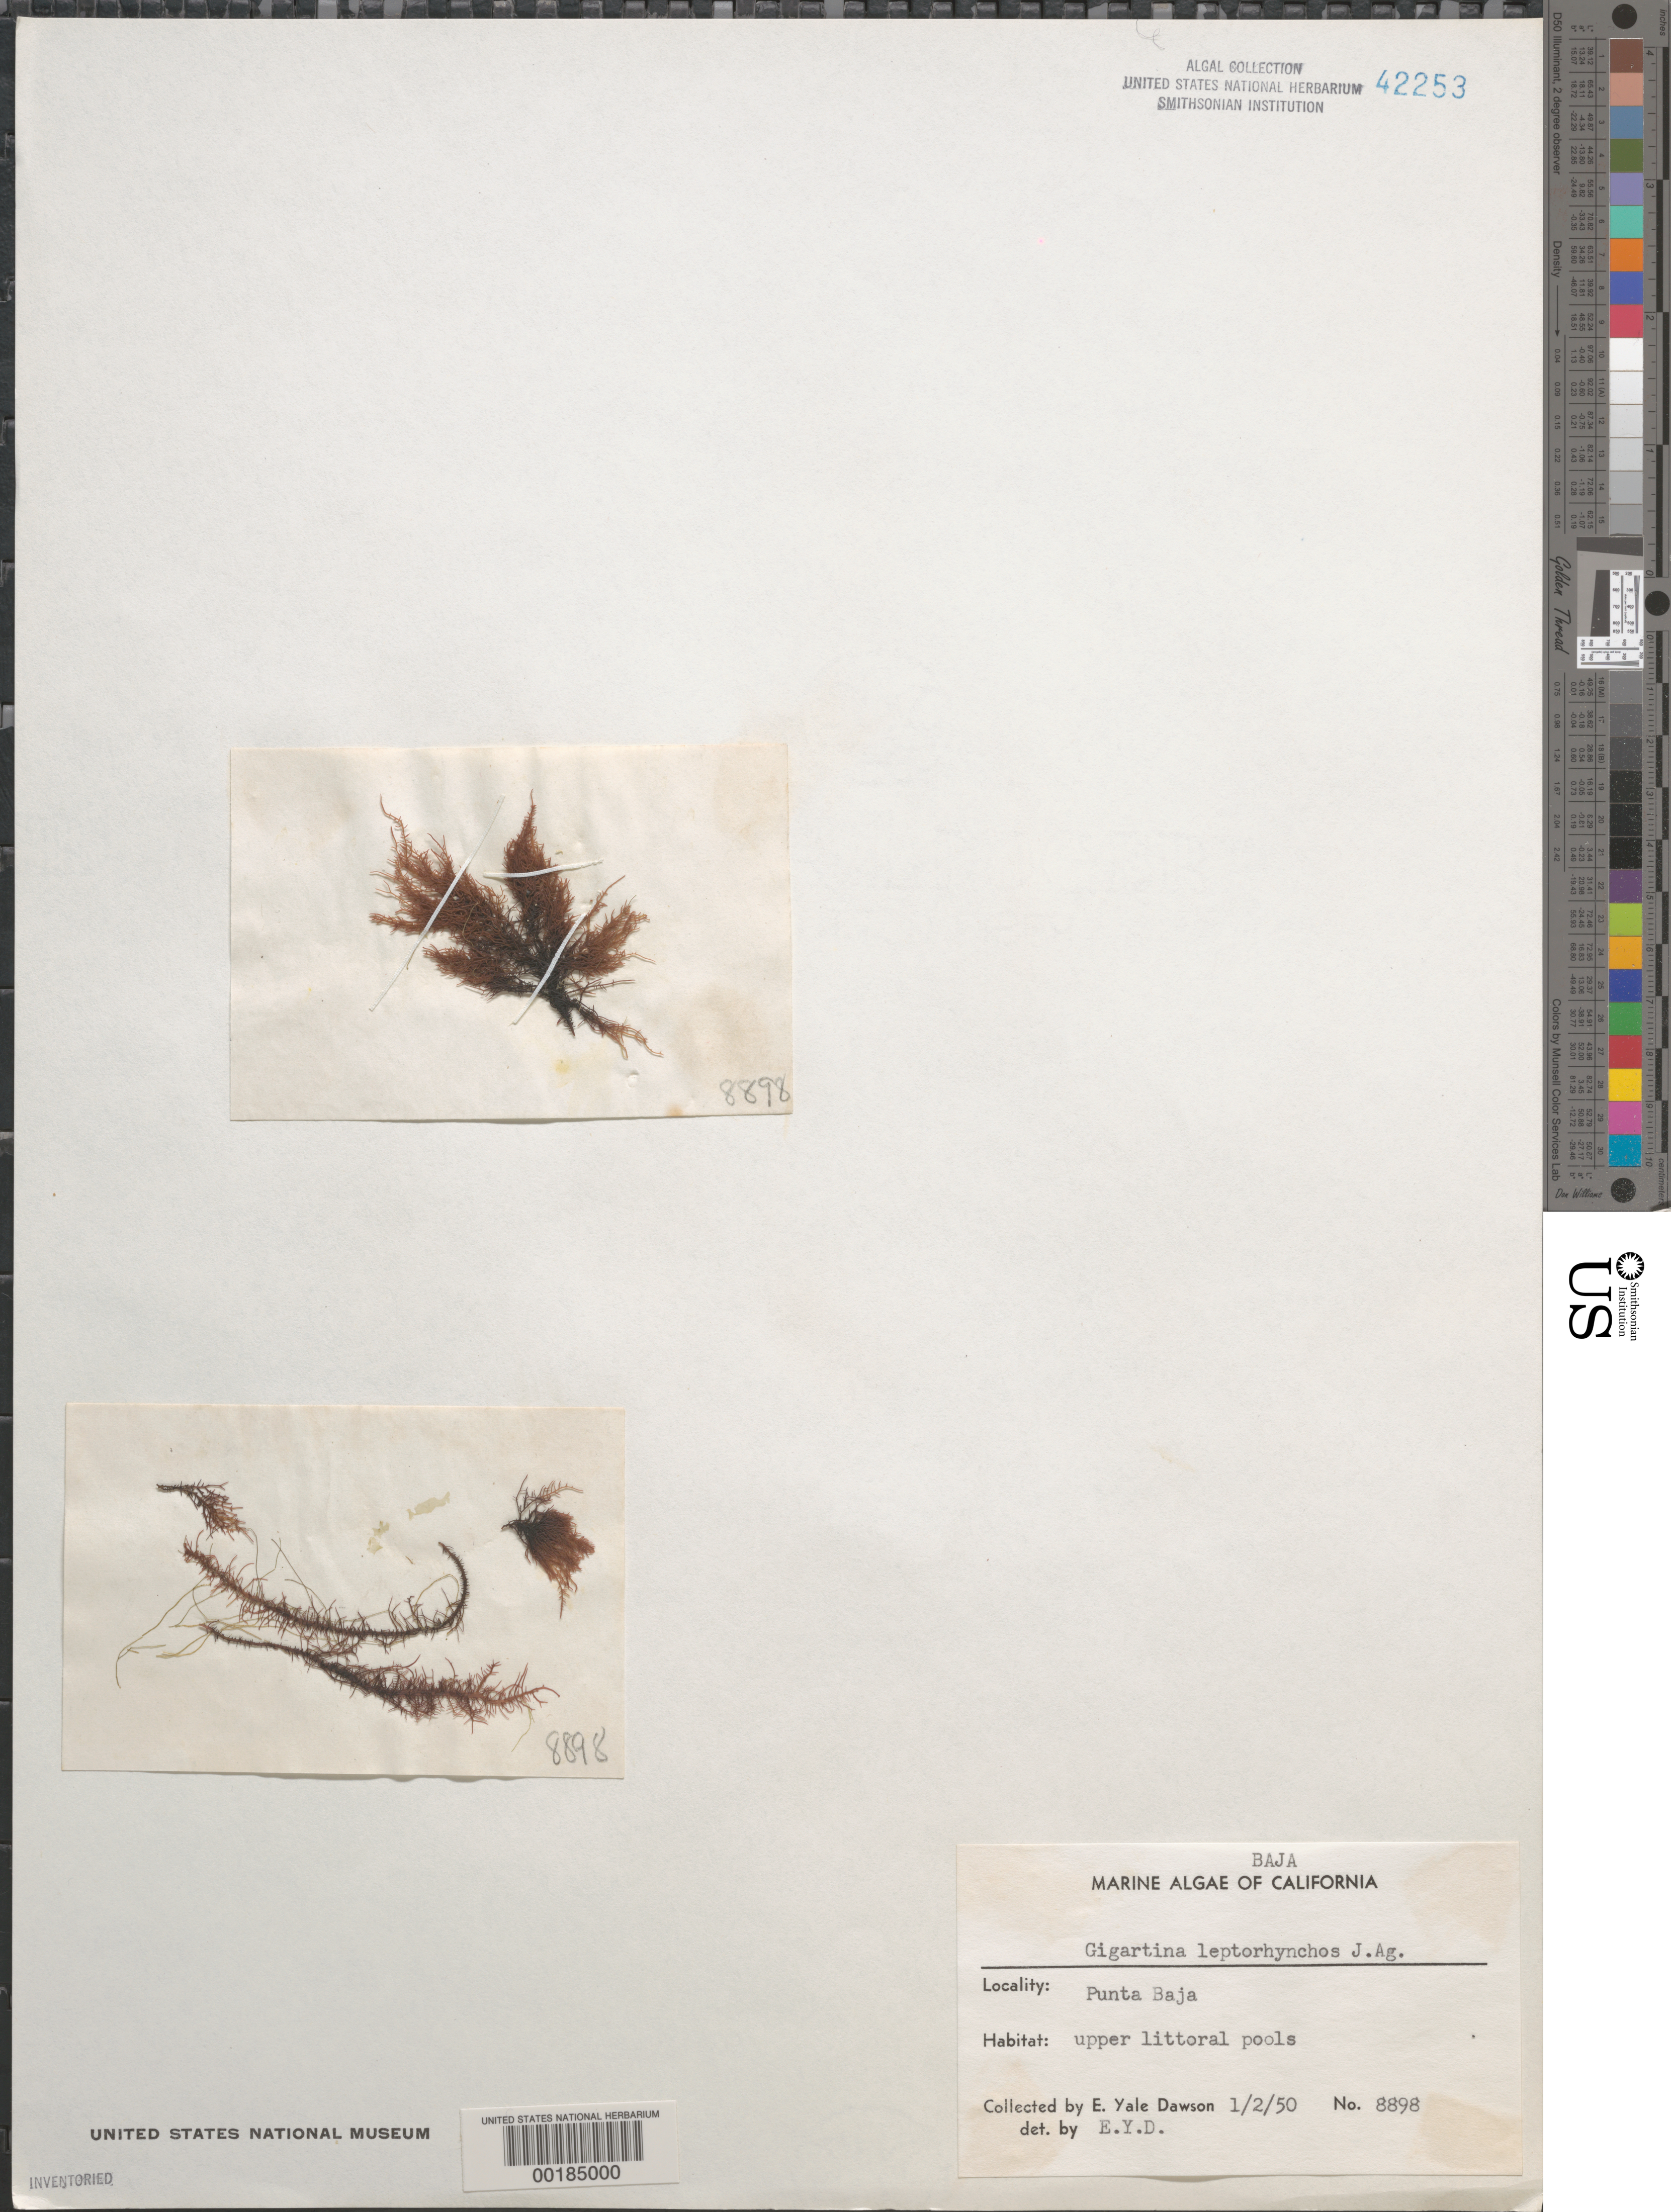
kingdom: Plantae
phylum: Rhodophyta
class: Florideophyceae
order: Gigartinales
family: Gigartinaceae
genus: Mazzaella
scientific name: Mazzaella leptorhynchos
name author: (J. Agardh) Leister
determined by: Algae name updating Project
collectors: E. Y. Dawson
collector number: EYD 8898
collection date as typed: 02 Jan 1950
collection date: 1950-01-02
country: Mexico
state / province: Baja California Norte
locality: Punta Baja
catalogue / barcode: US 42253